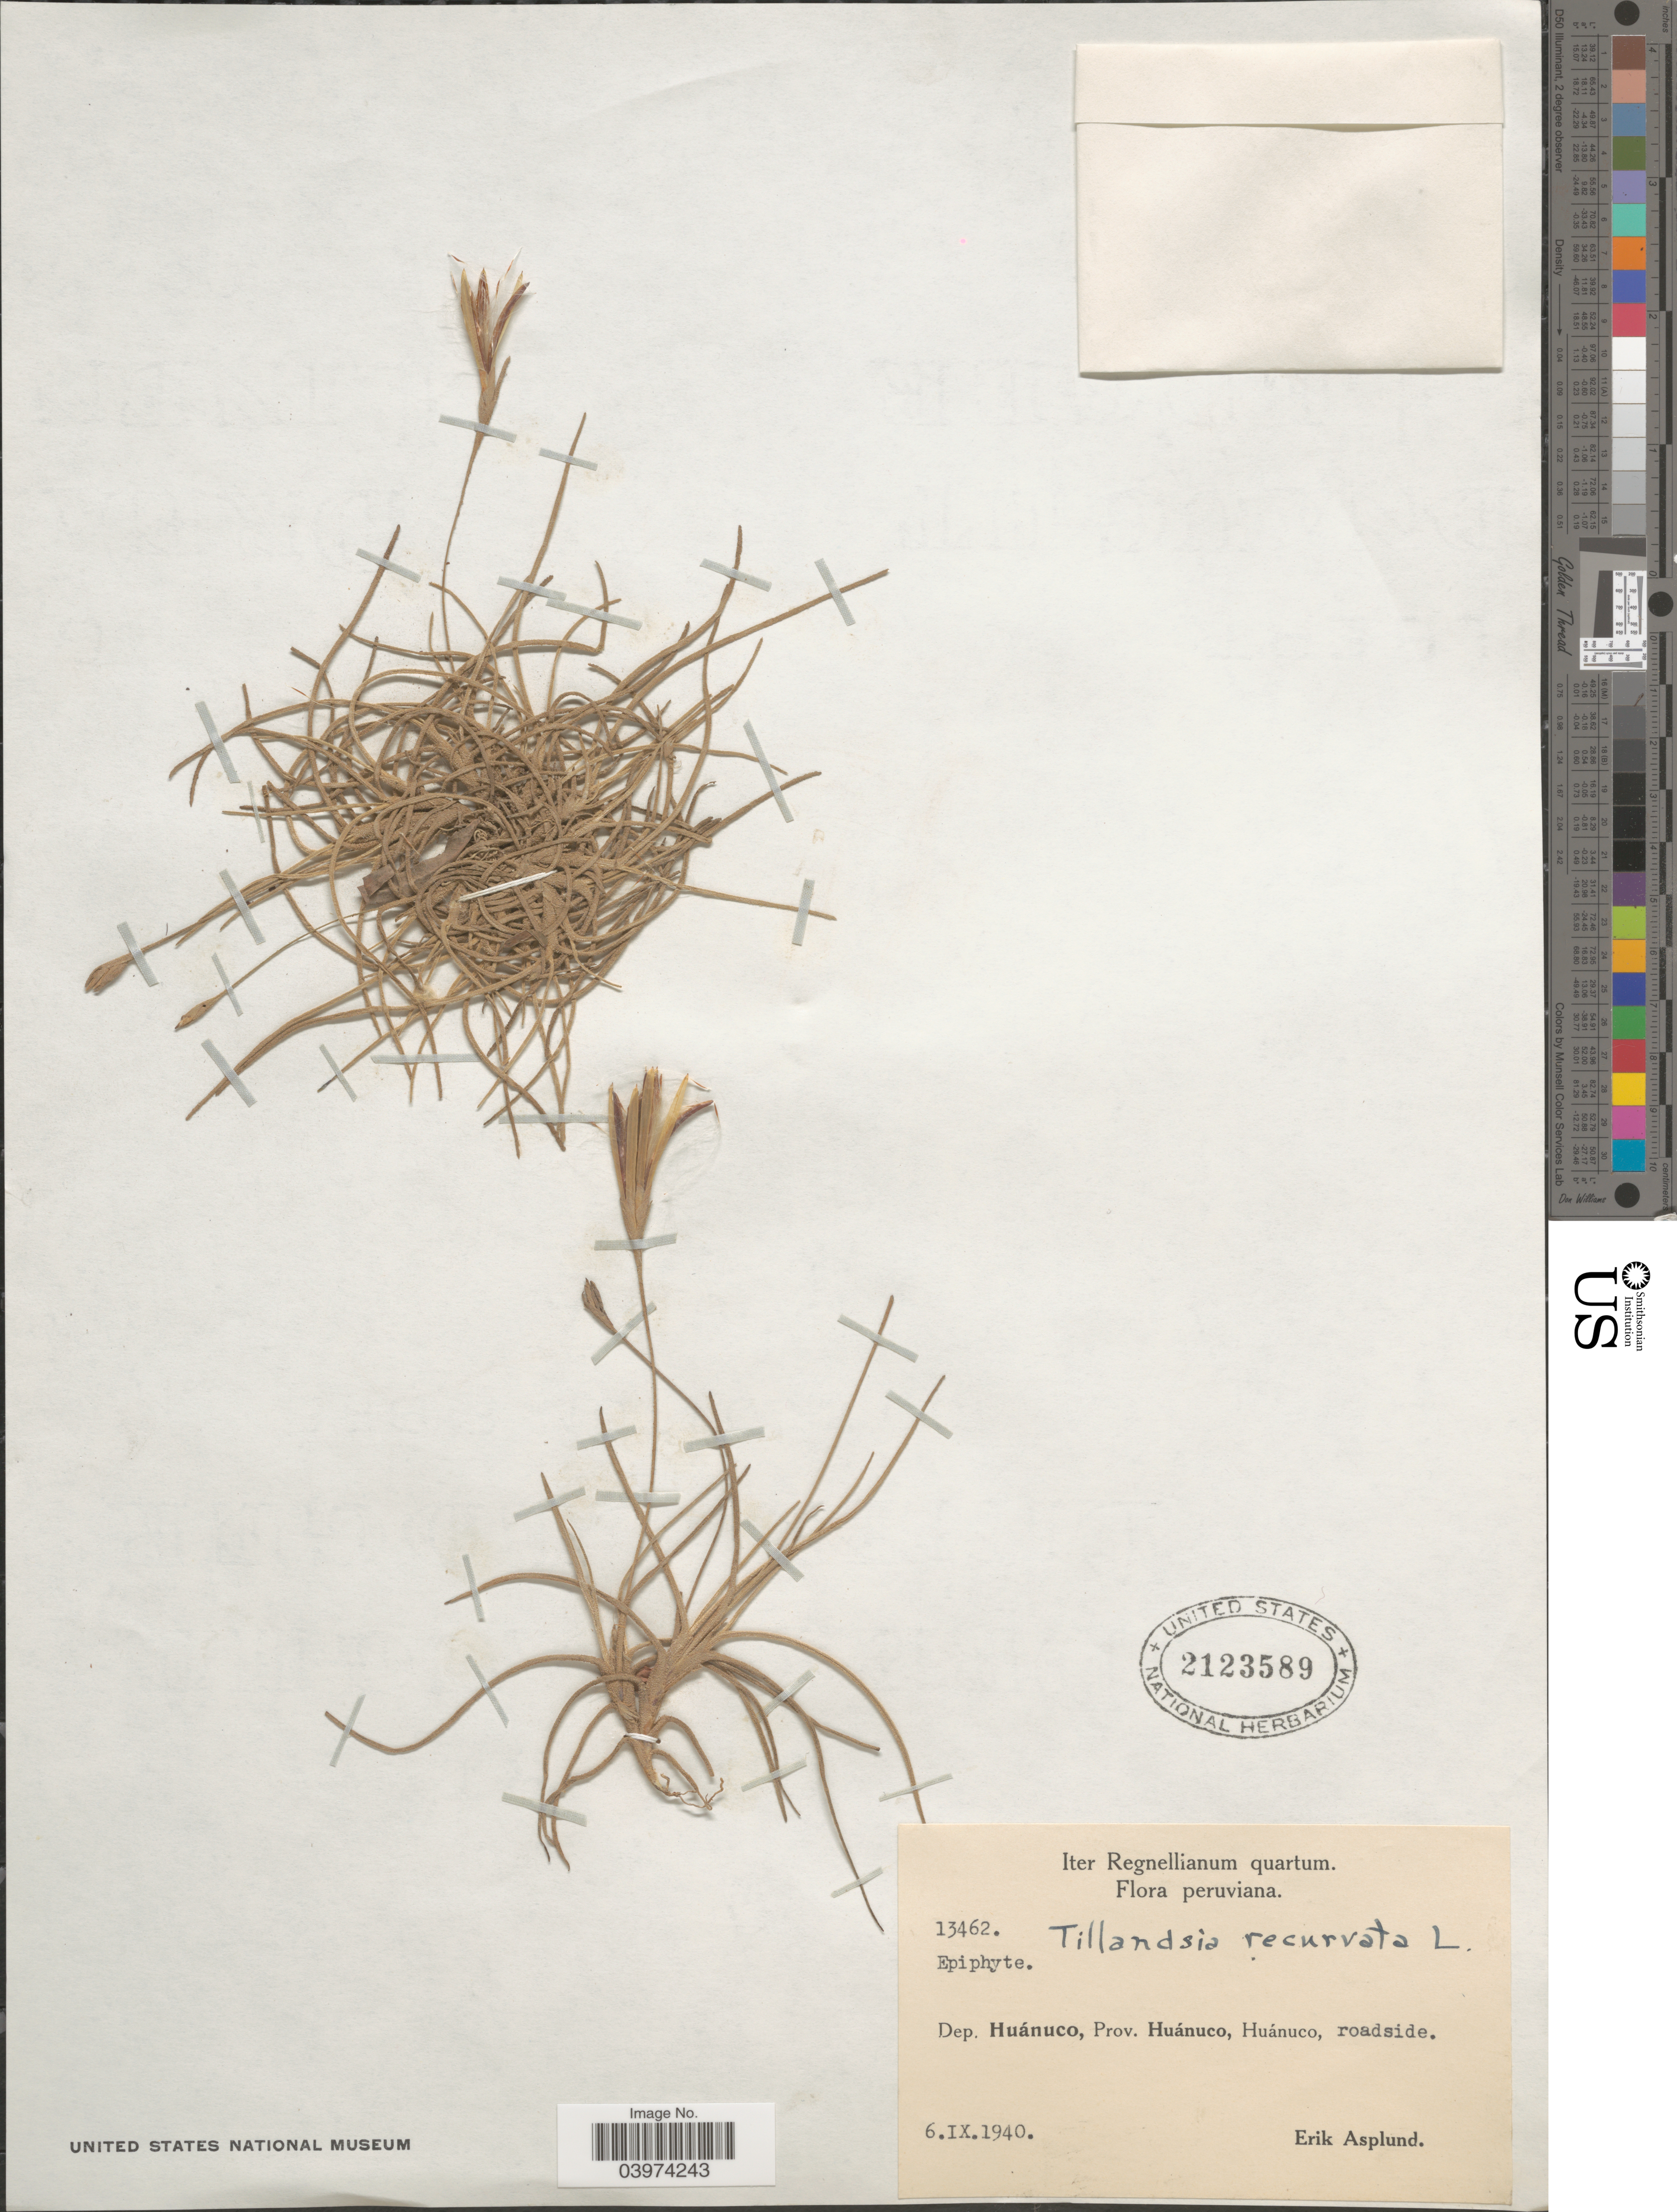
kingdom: Plantae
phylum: Tracheophyta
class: Liliopsida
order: Poales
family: Bromeliaceae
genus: Tillandsia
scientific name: Tillandsia recurvata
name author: L.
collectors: E. Asplund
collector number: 13462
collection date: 1940-09-06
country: Peru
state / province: Huánuco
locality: Iter Regnellianum quartum. Peruviana. Dep. Huánuco, Huánuco.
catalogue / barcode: US 2123589